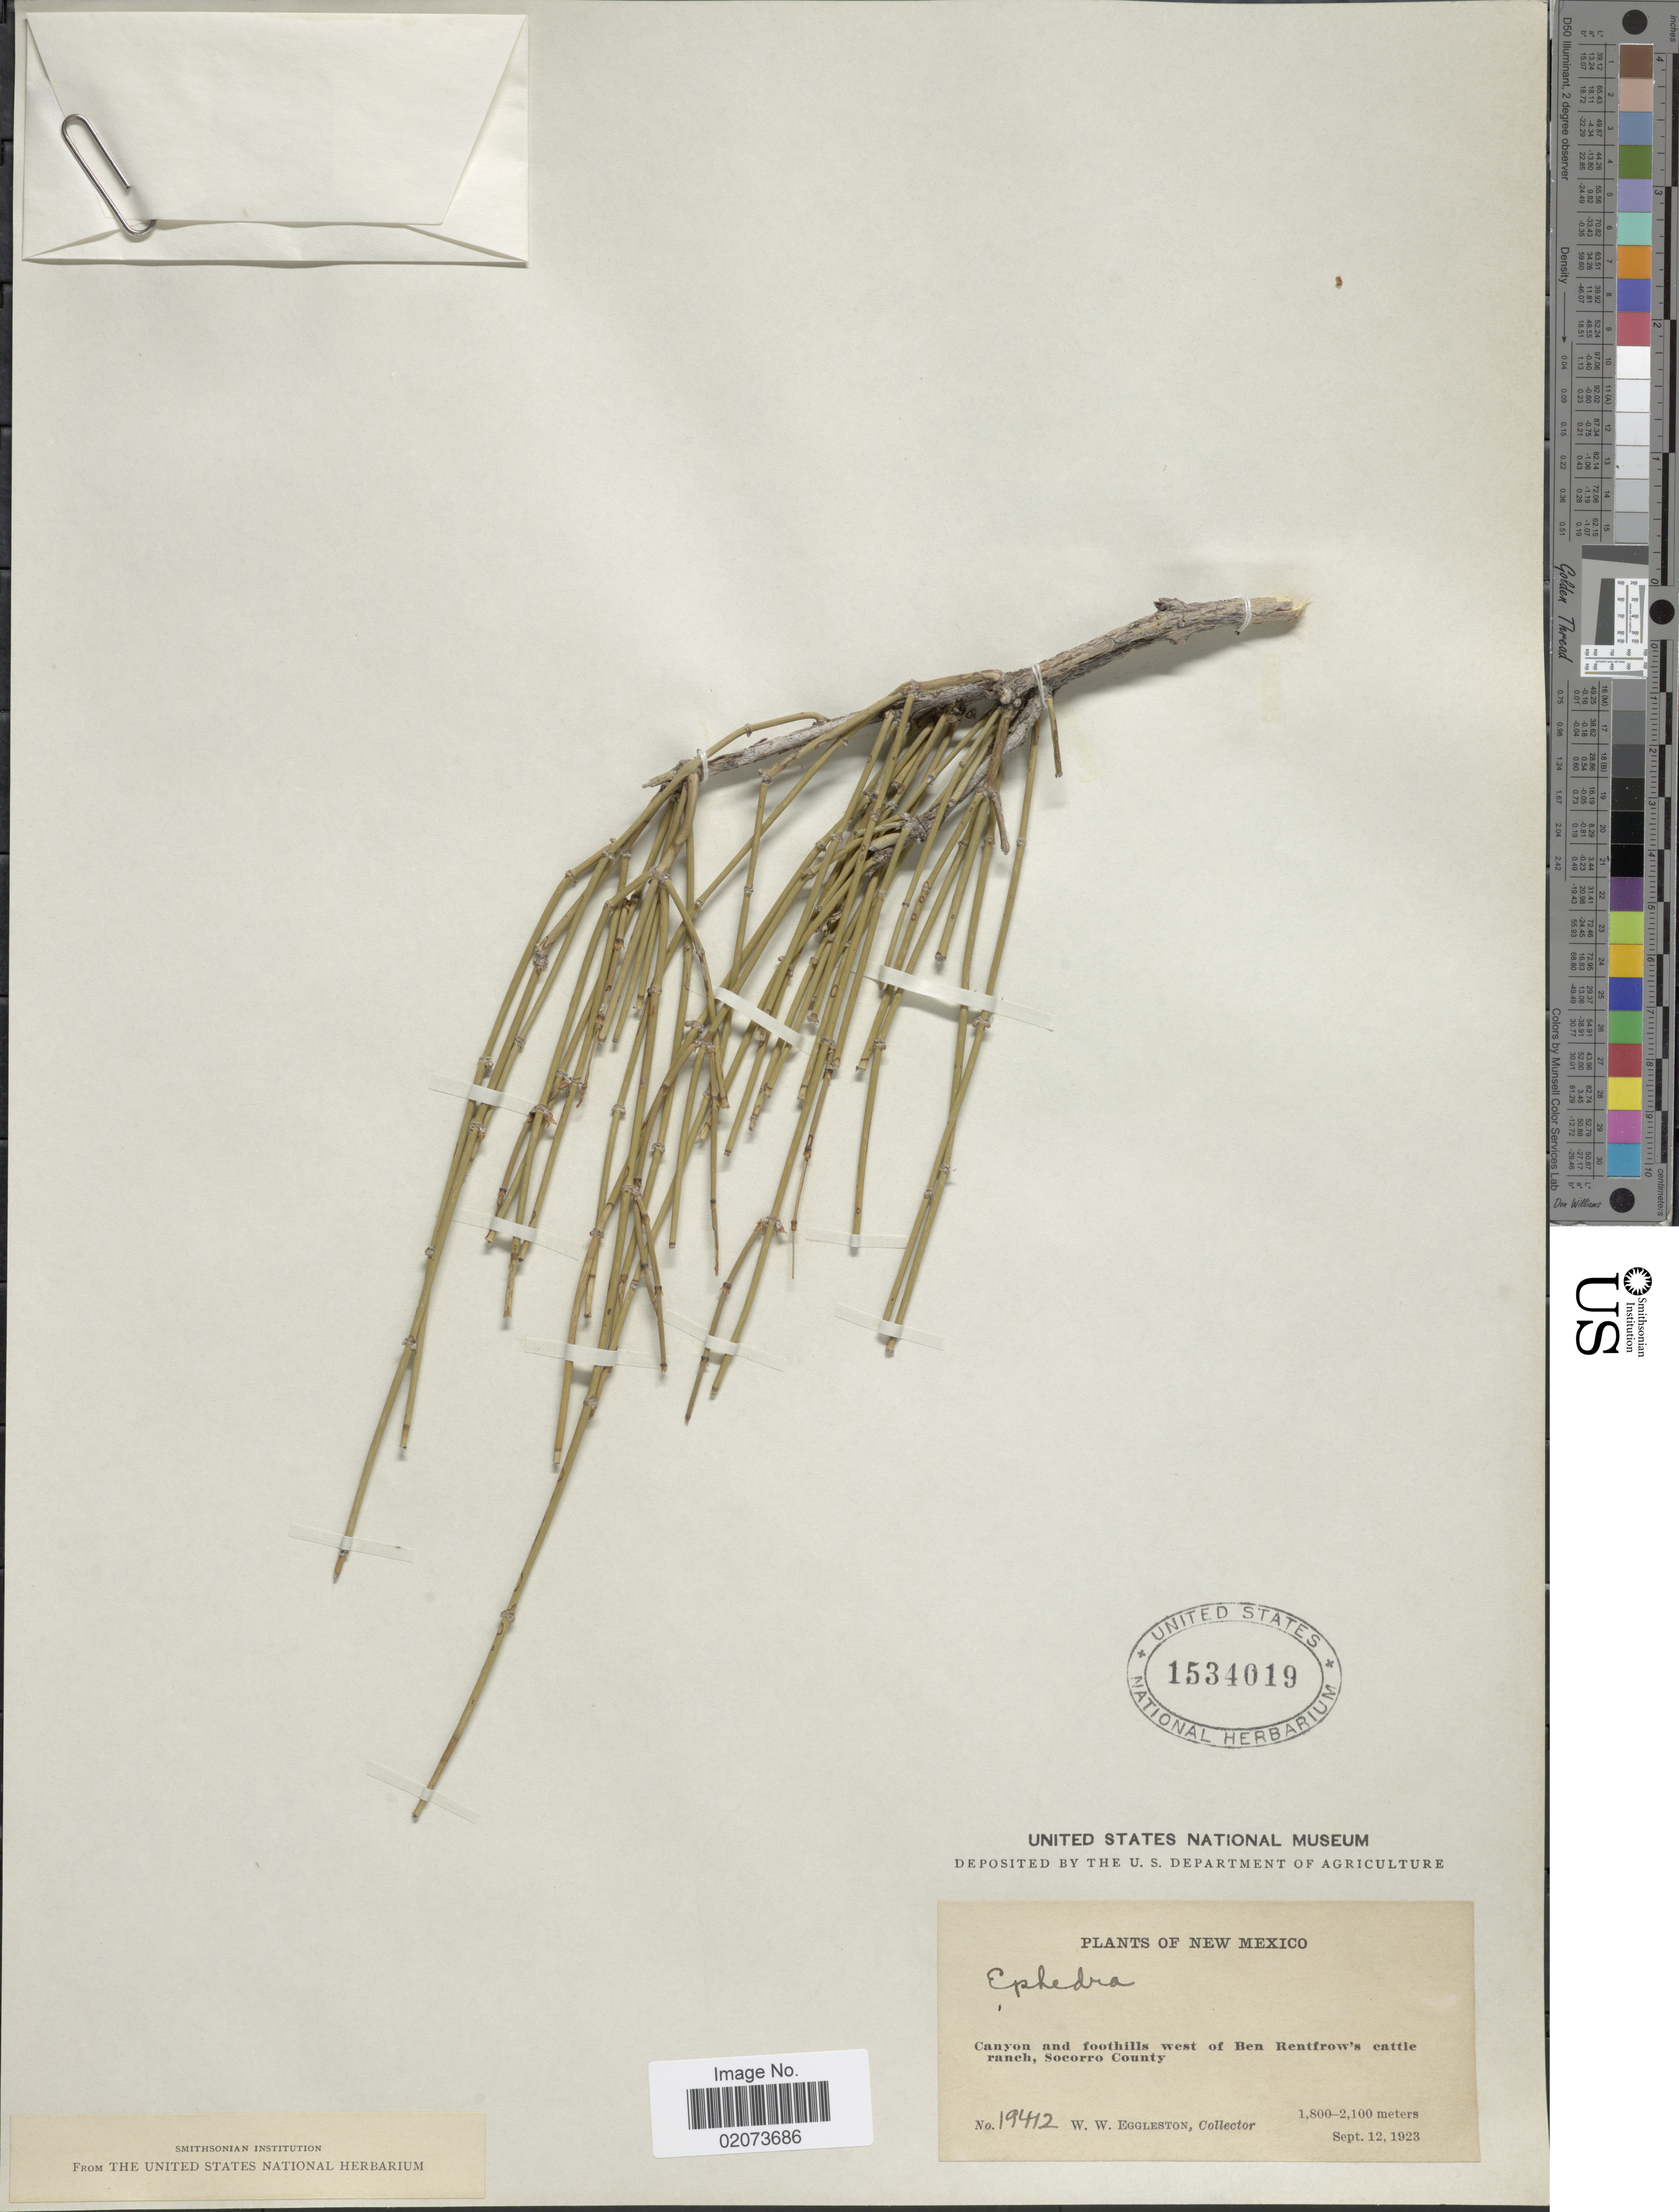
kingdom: Plantae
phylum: Tracheophyta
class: Gnetopsida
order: Ephedrales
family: Ephedraceae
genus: Ephedra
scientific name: Ephedra sp.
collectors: W. W. Eggleston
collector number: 19412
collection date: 1923-09-12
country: United States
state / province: New Mexico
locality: Canyon and foothills west of Ben Rentfrow's cattle ranch, Socorro County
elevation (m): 1800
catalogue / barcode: US 1534019